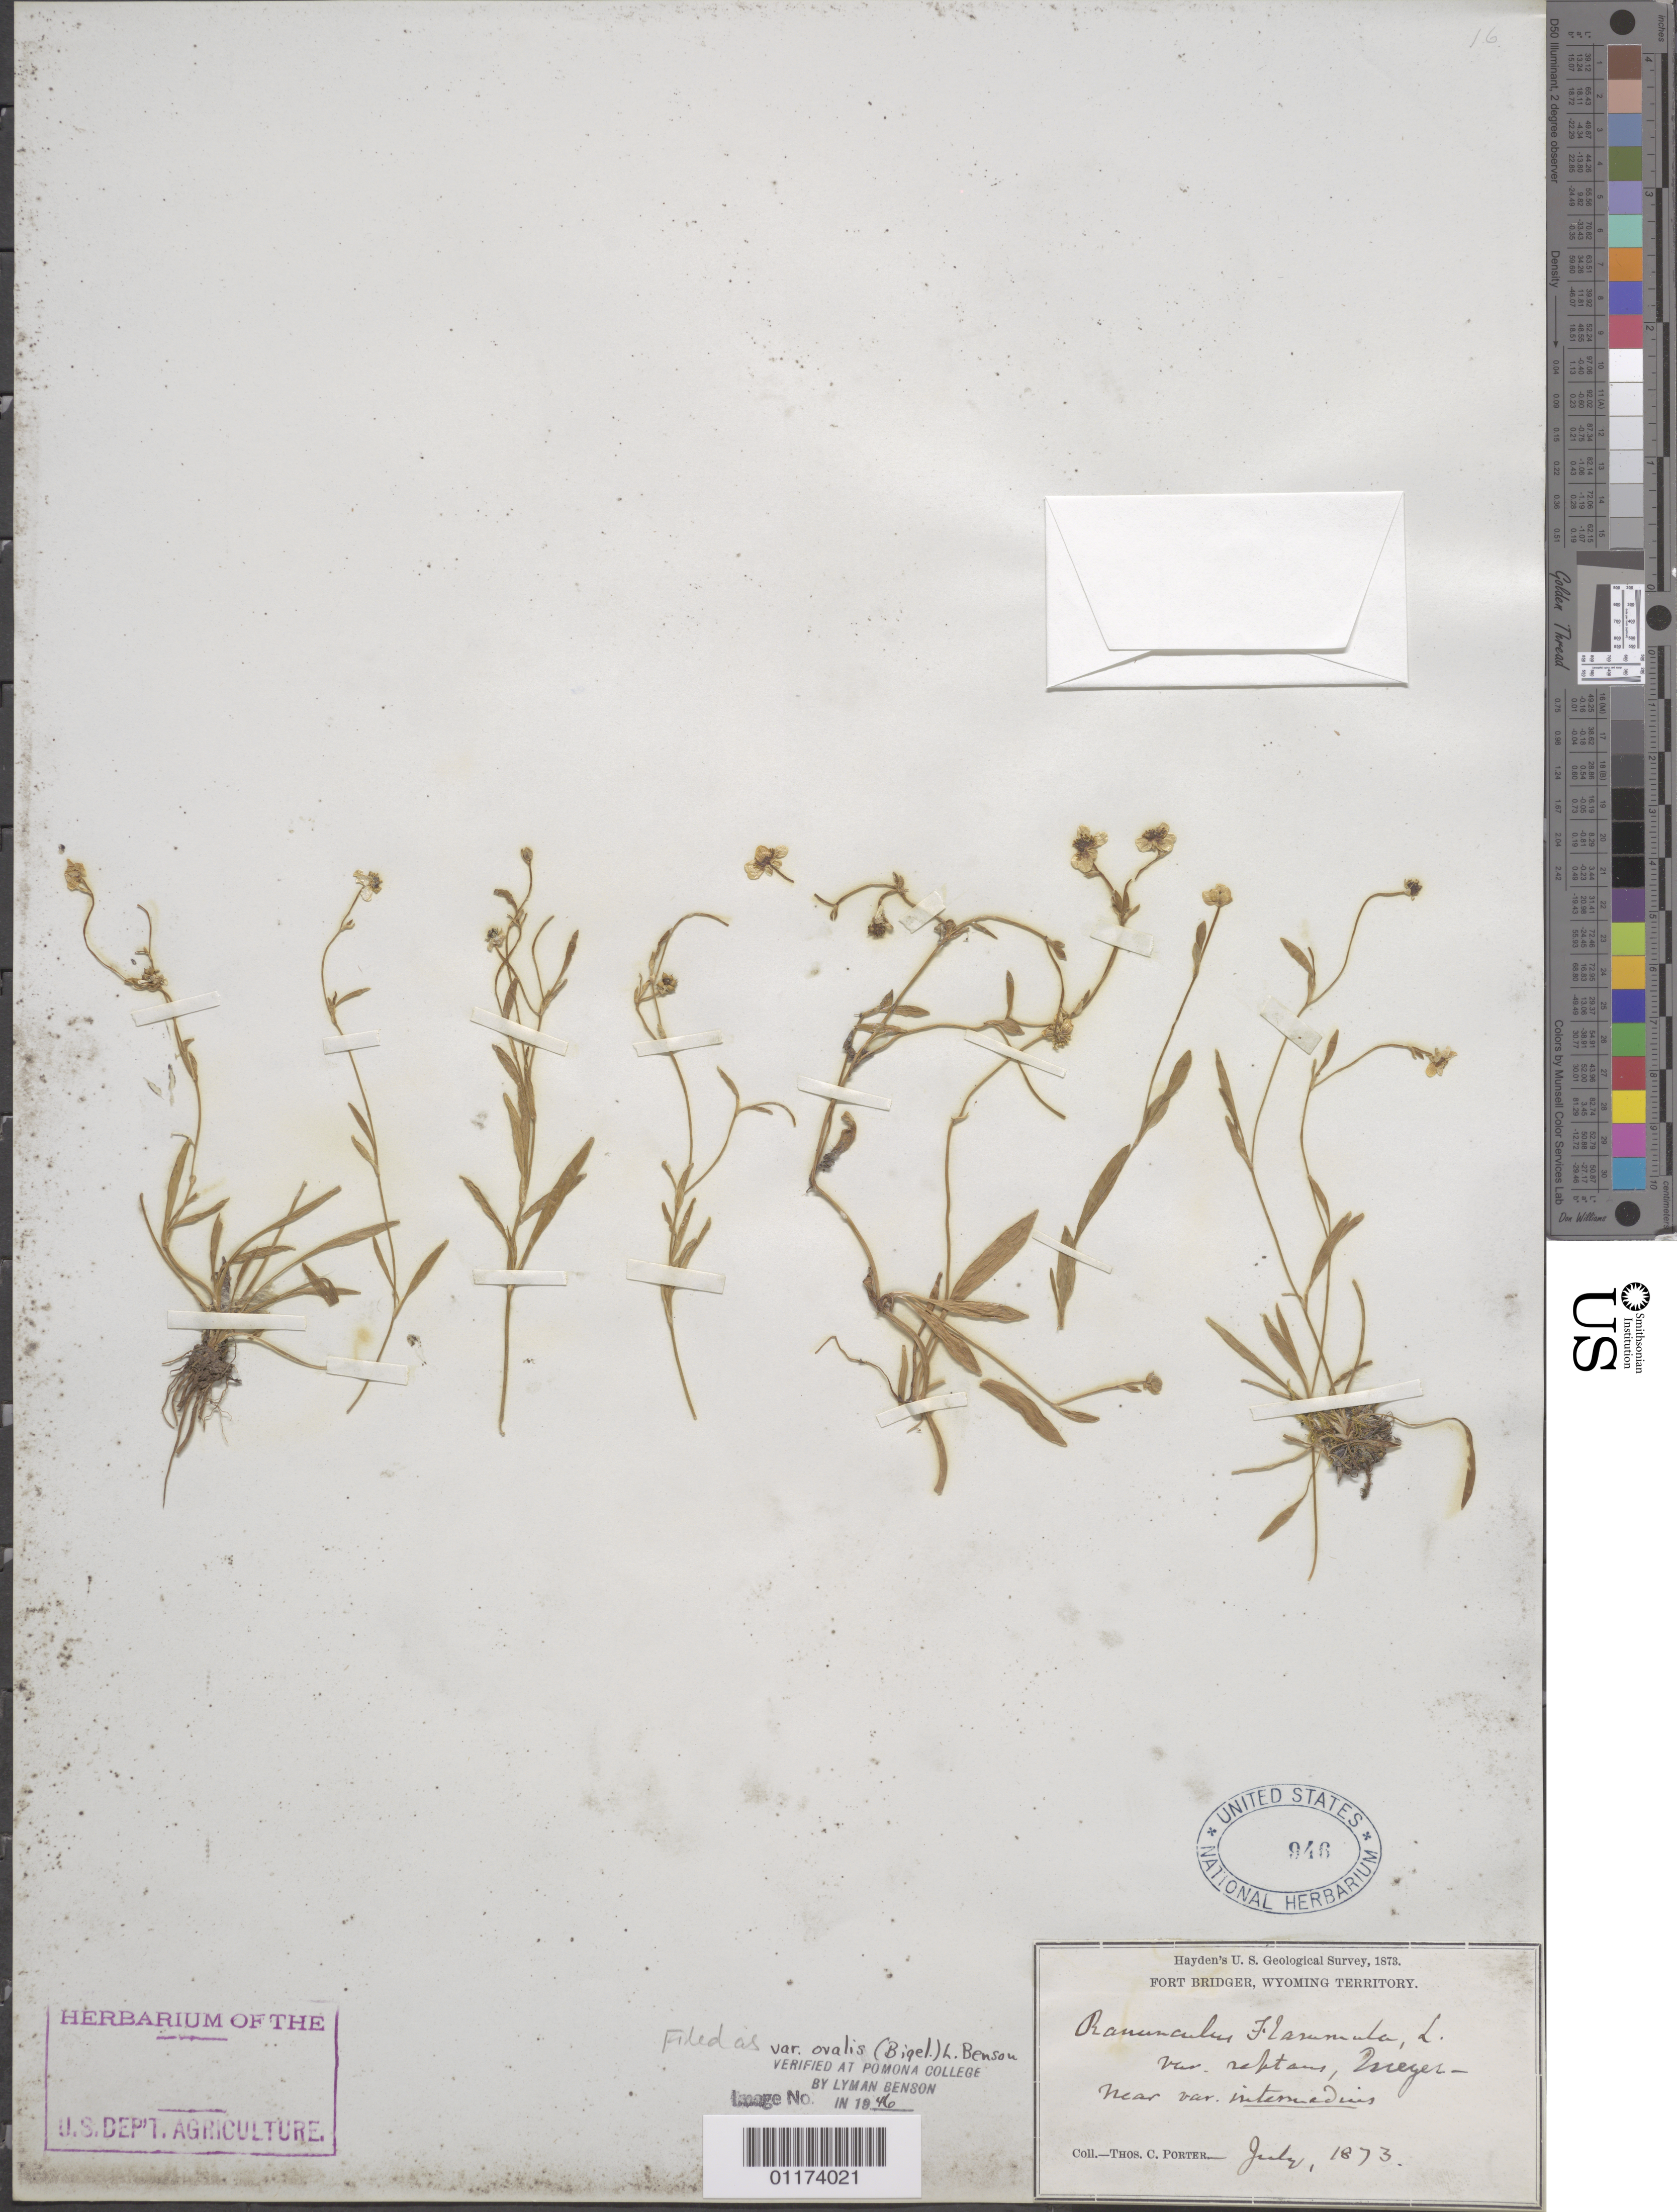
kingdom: Plantae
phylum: Tracheophyta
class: Magnoliopsida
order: Ranunculales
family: Ranunculaceae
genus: Ranunculus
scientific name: Ranunculus flammula var. ovalis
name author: (J.M. Bigelow) L.D. Benson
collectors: T. C. Porter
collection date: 1873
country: United States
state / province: Wyoming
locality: Fort Bridger.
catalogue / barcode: US 946